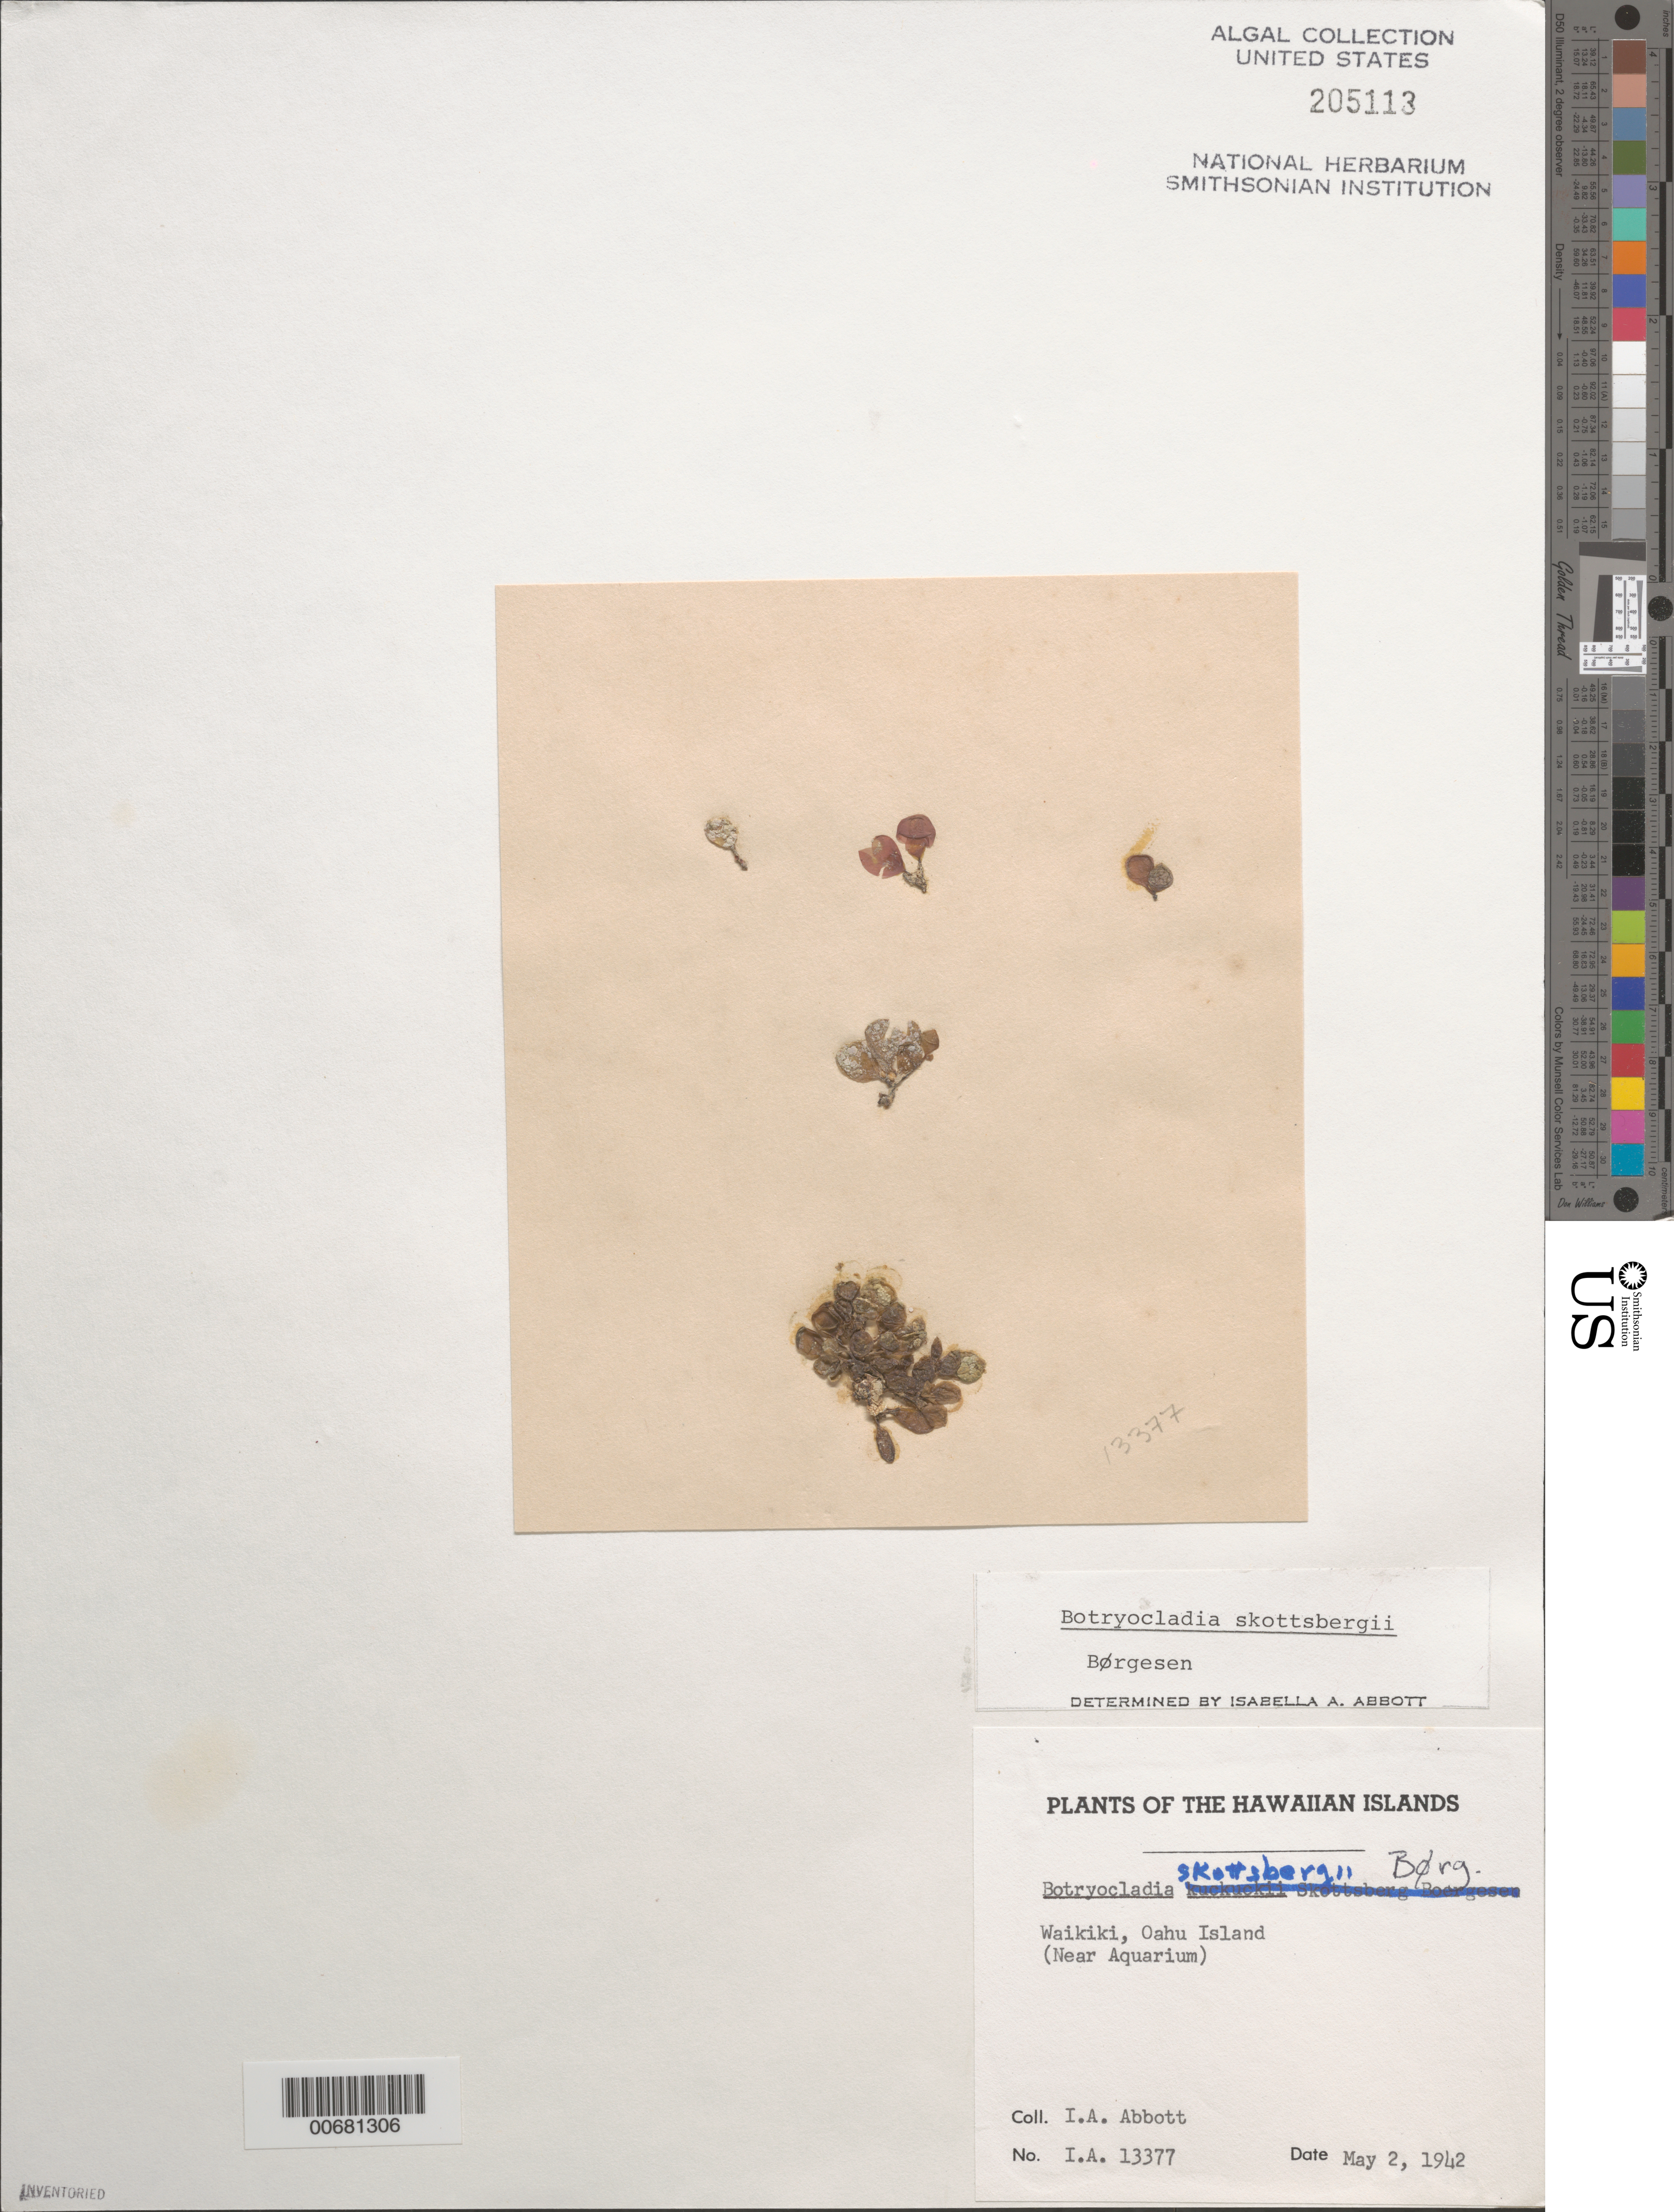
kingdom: Plantae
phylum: Rhodophyta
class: Florideophyceae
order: Rhodymeniales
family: Rhodymeniaceae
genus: Botryocladia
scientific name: Botryocladia skottsbergii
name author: (Børgesen) Levring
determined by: Abbott, Isabella A.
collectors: I. A. Abbott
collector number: IAA 13377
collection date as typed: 02 May 1942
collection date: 1942-05-02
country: United States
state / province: Hawaii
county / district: Honolulu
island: Oahu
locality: Waikiki near Aquarium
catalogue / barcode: US 205113